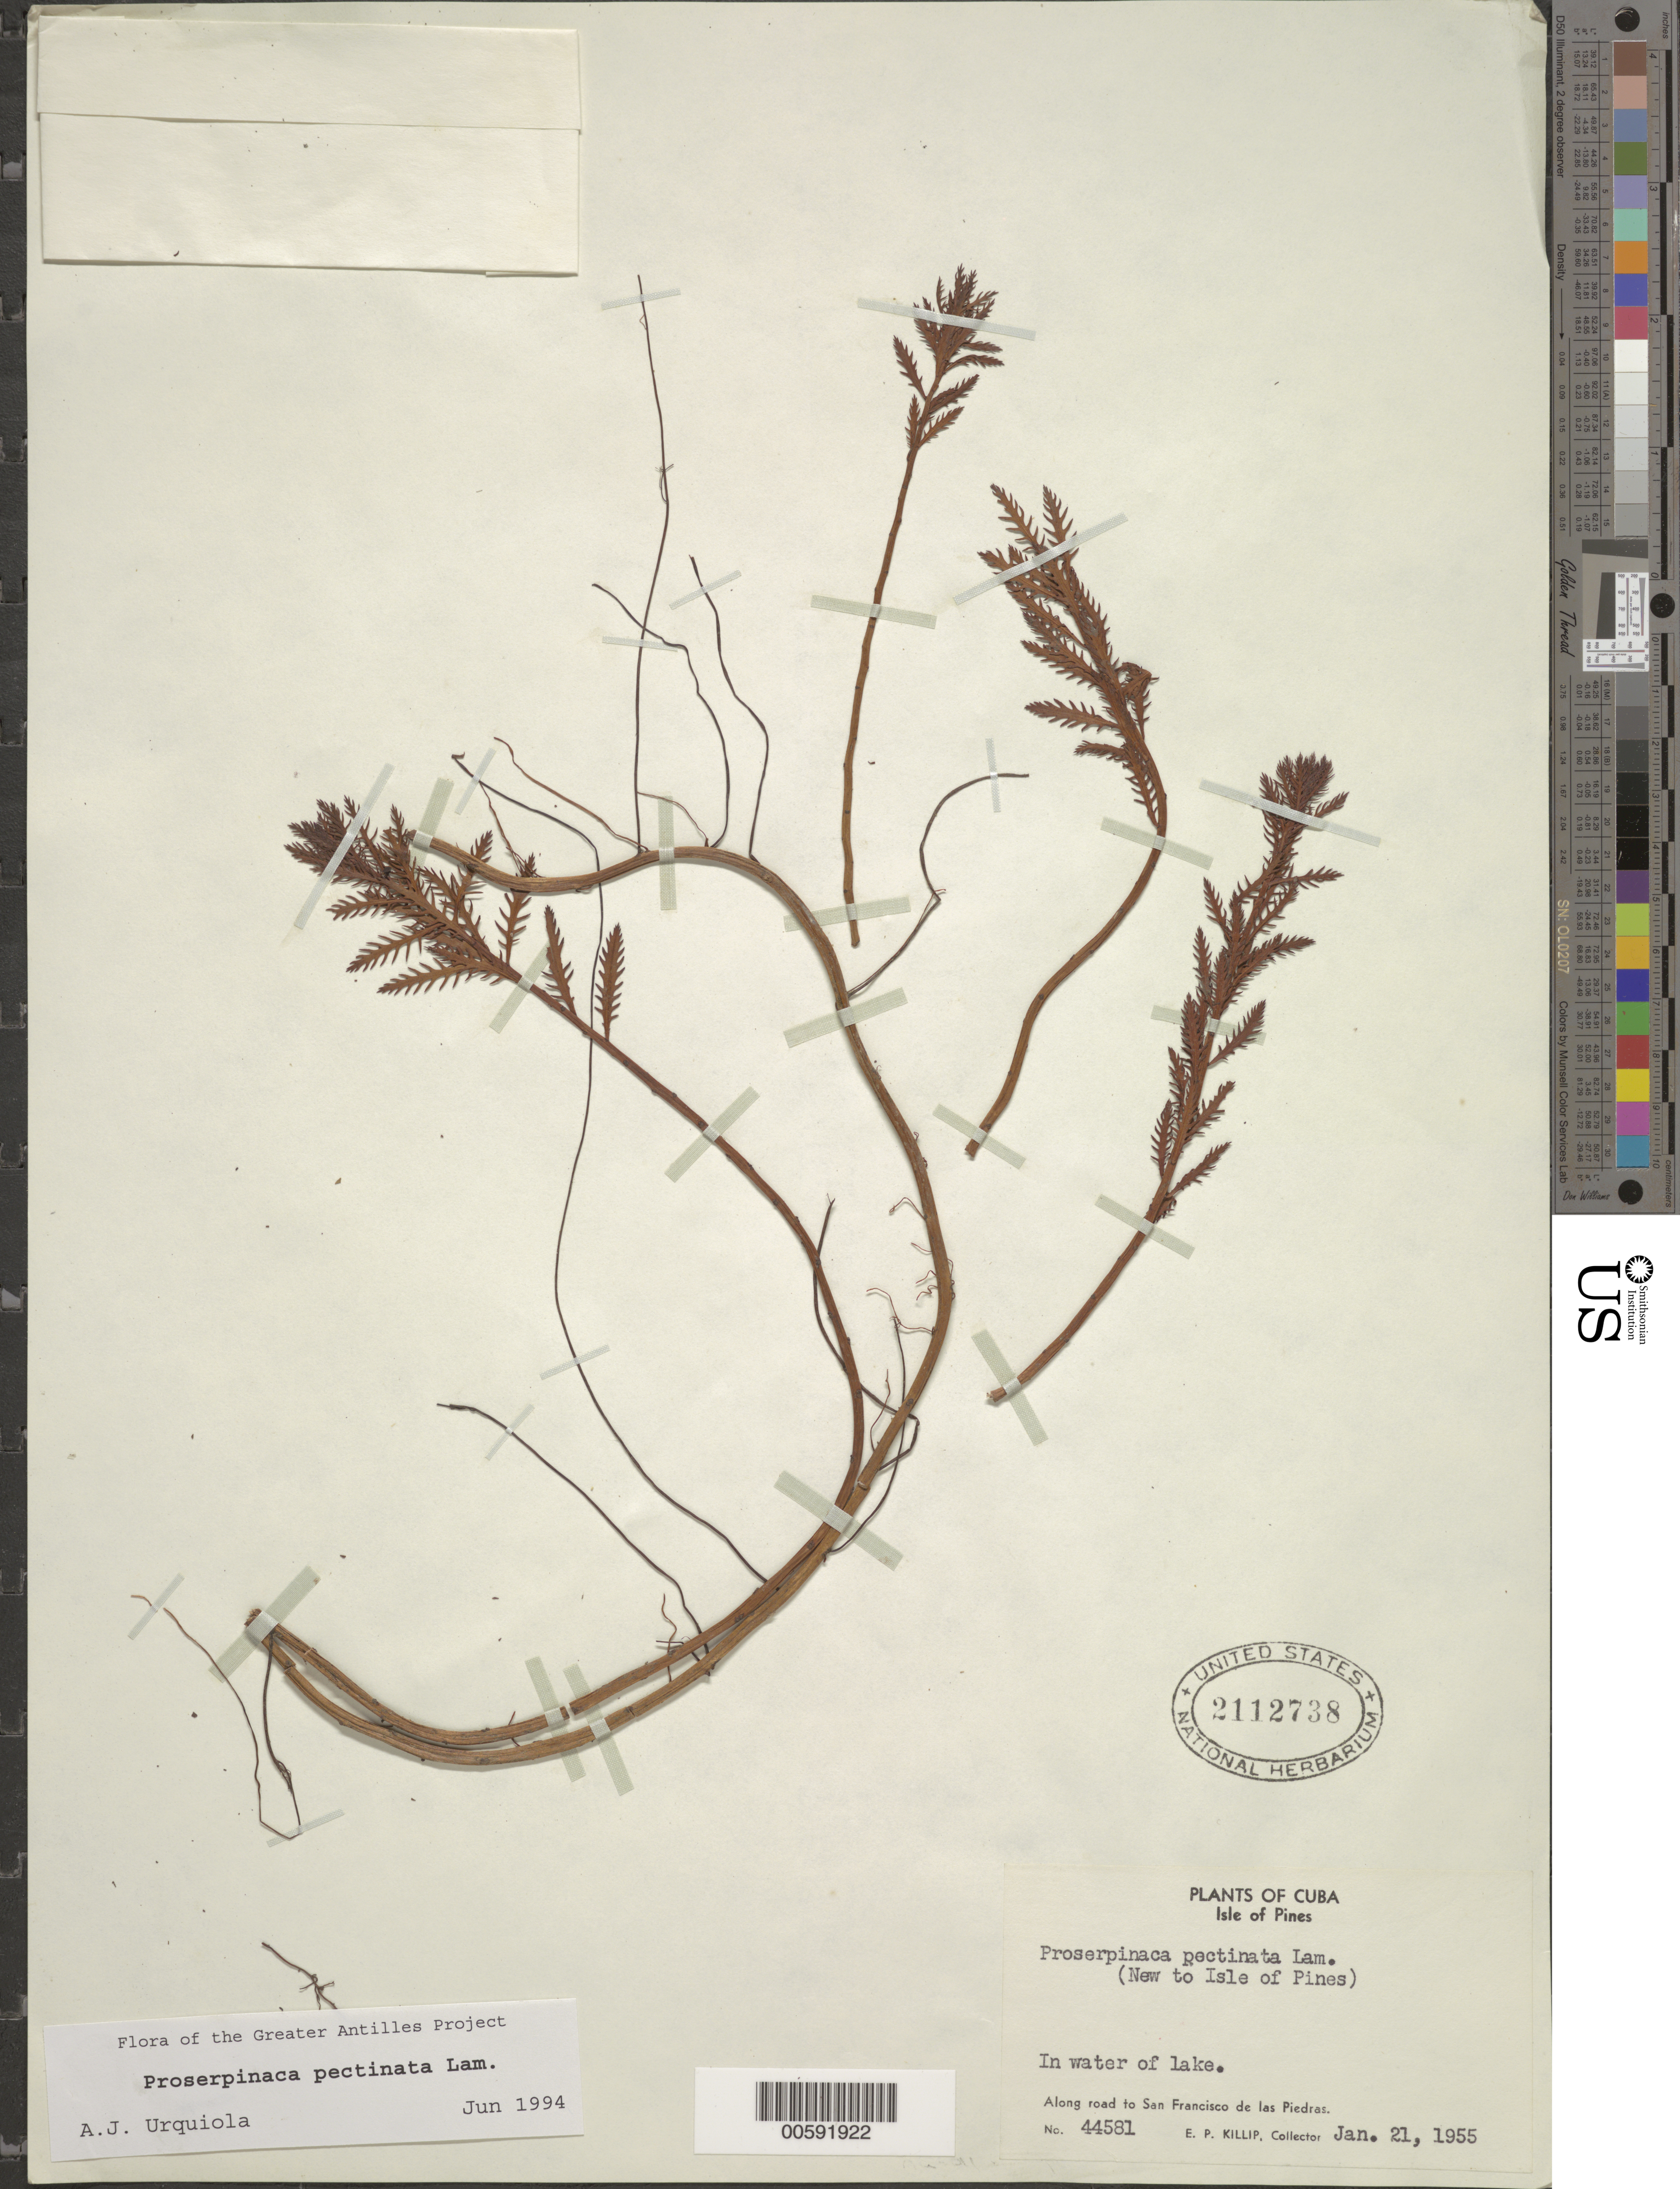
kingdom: Plantae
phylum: Tracheophyta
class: Magnoliopsida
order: Saxifragales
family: Haloragaceae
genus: Proserpinaca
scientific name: Proserpinaca pectinata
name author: Lam.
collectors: E. P. Killip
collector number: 44581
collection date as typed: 21 Jan 1955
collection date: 1955-01-21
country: Cuba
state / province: Isla de La Juventud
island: Isla de La Juventud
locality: Road to San Francisco de las Piedras. (Province originally recorded as Isla de Pinos.)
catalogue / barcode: US 2112738